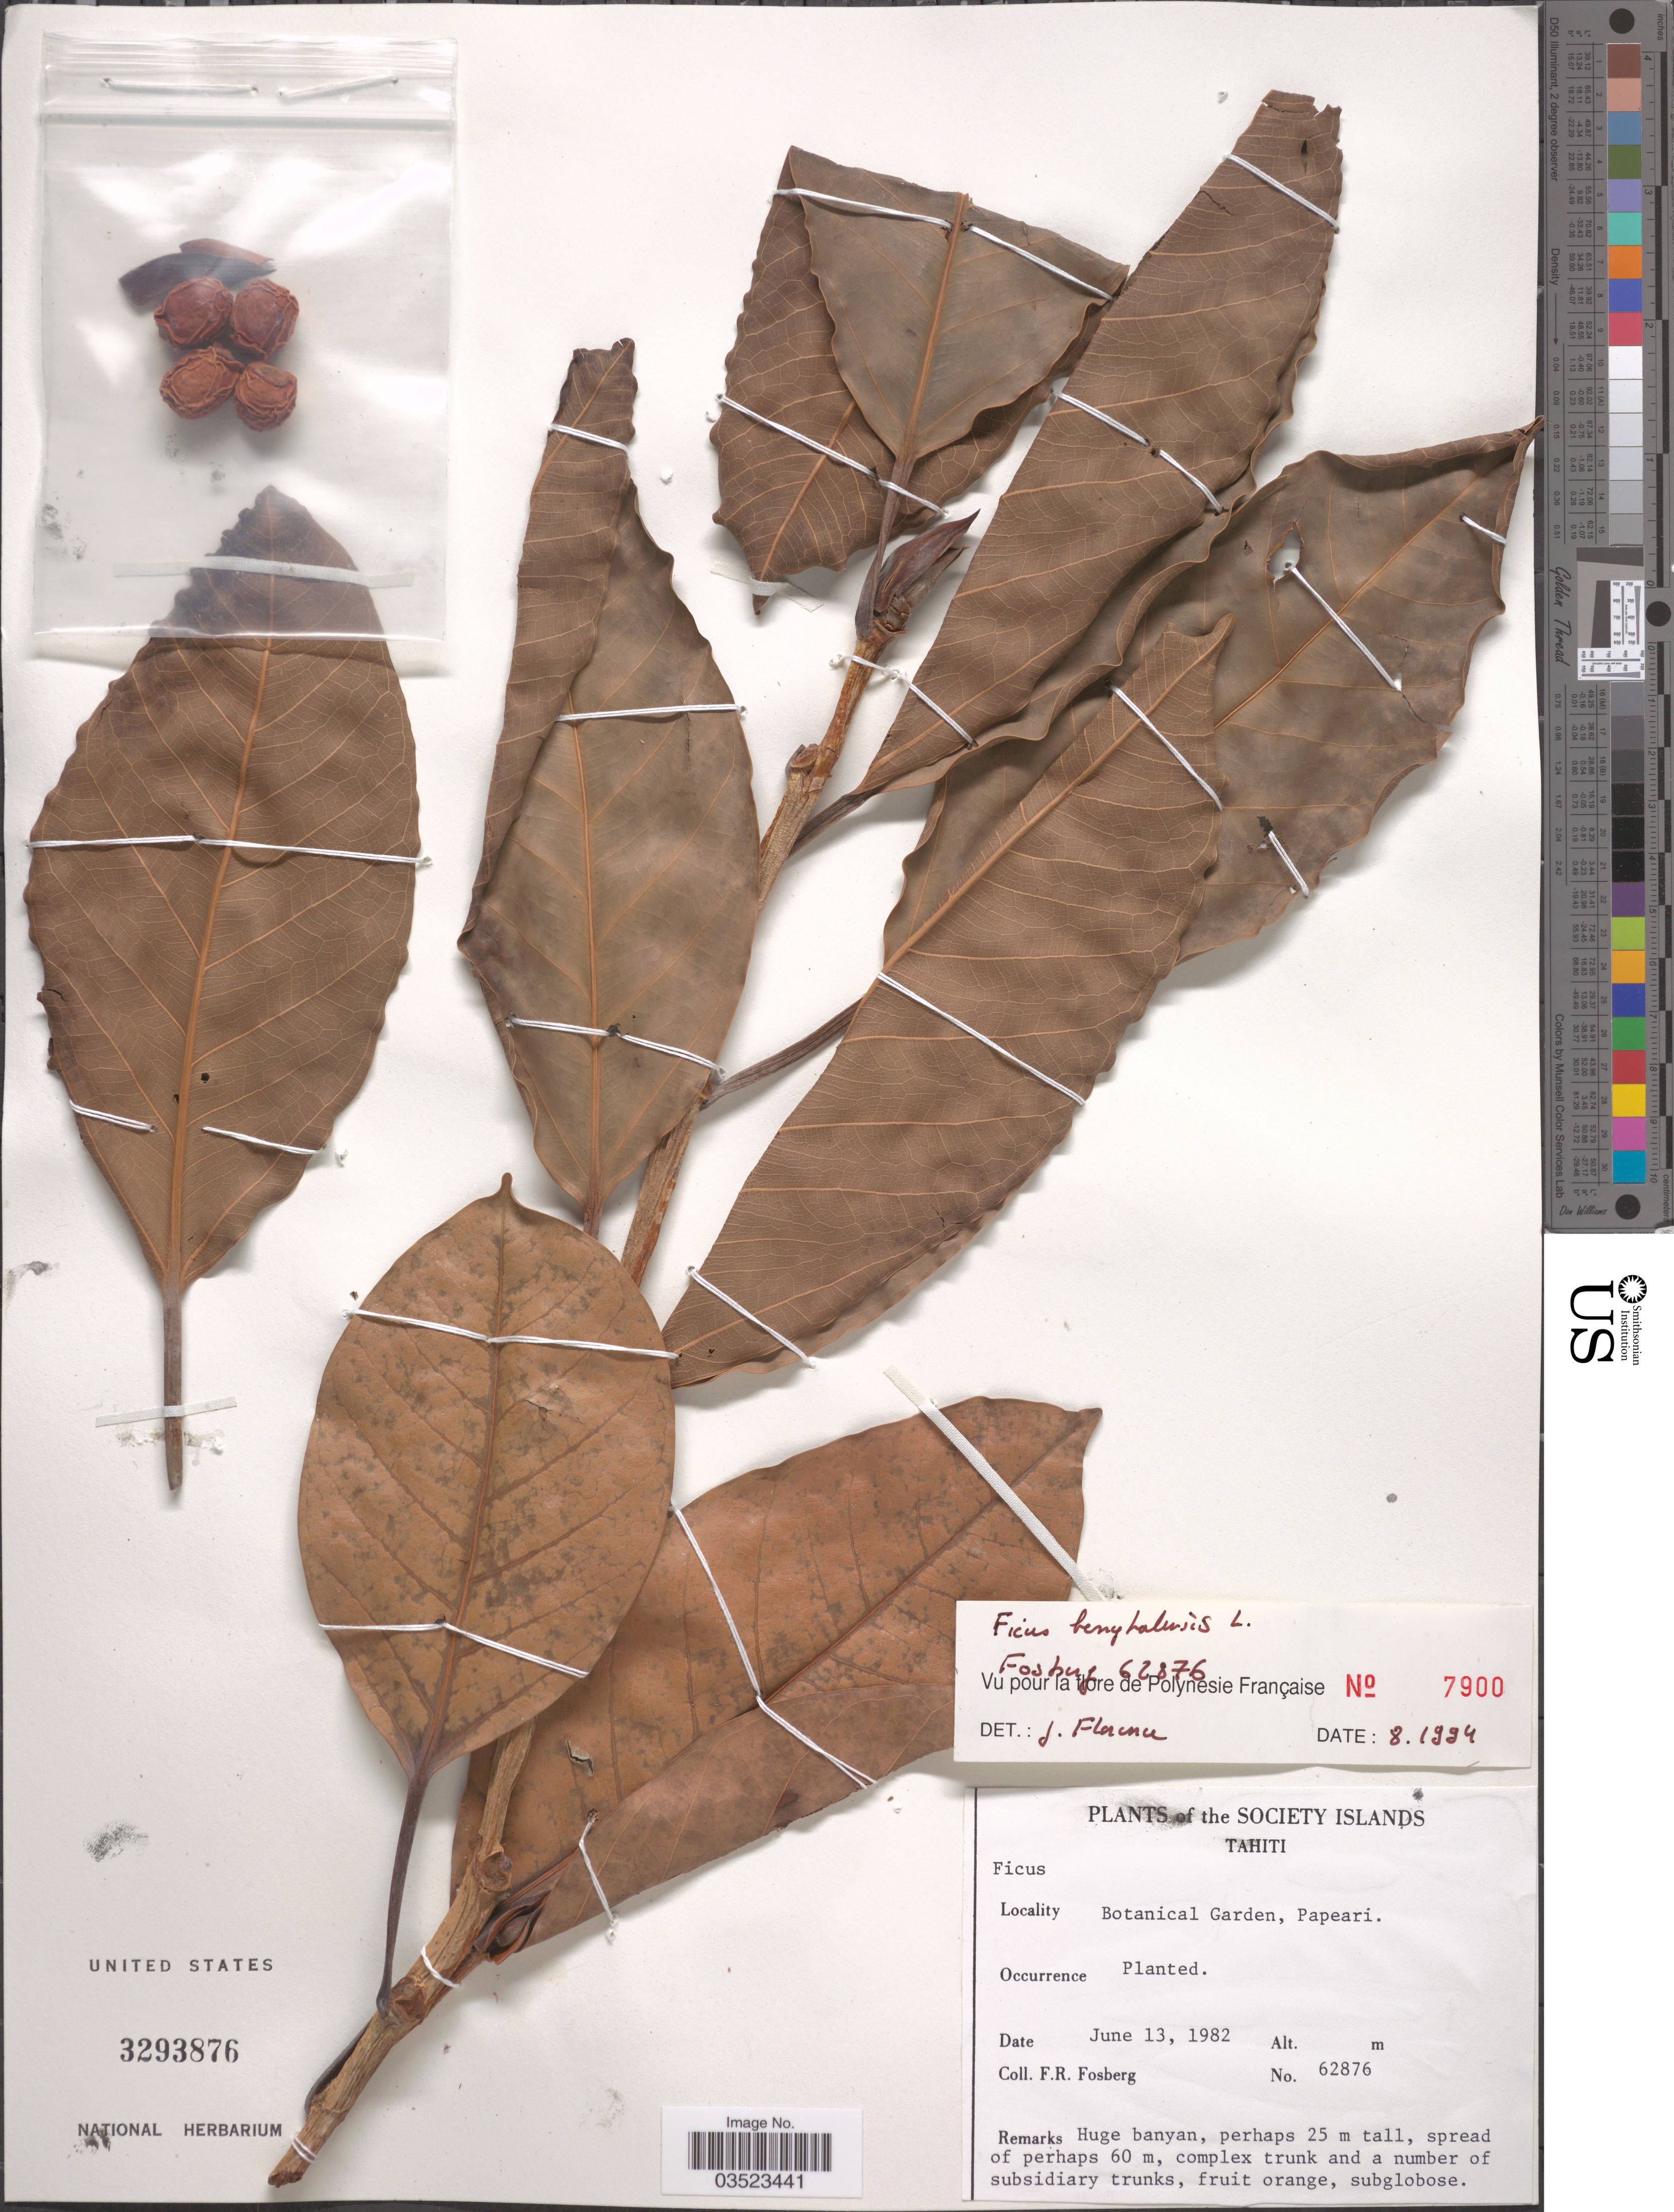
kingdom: Plantae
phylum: Tracheophyta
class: Magnoliopsida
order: Rosales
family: Moraceae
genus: Ficus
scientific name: Ficus benghalensis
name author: L.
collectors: F. R. Fosberg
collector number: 62876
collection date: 1982-06-13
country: French Polynesia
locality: Society Islands. Tahiti. Botanical Garden, Papeari.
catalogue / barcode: US 3293876